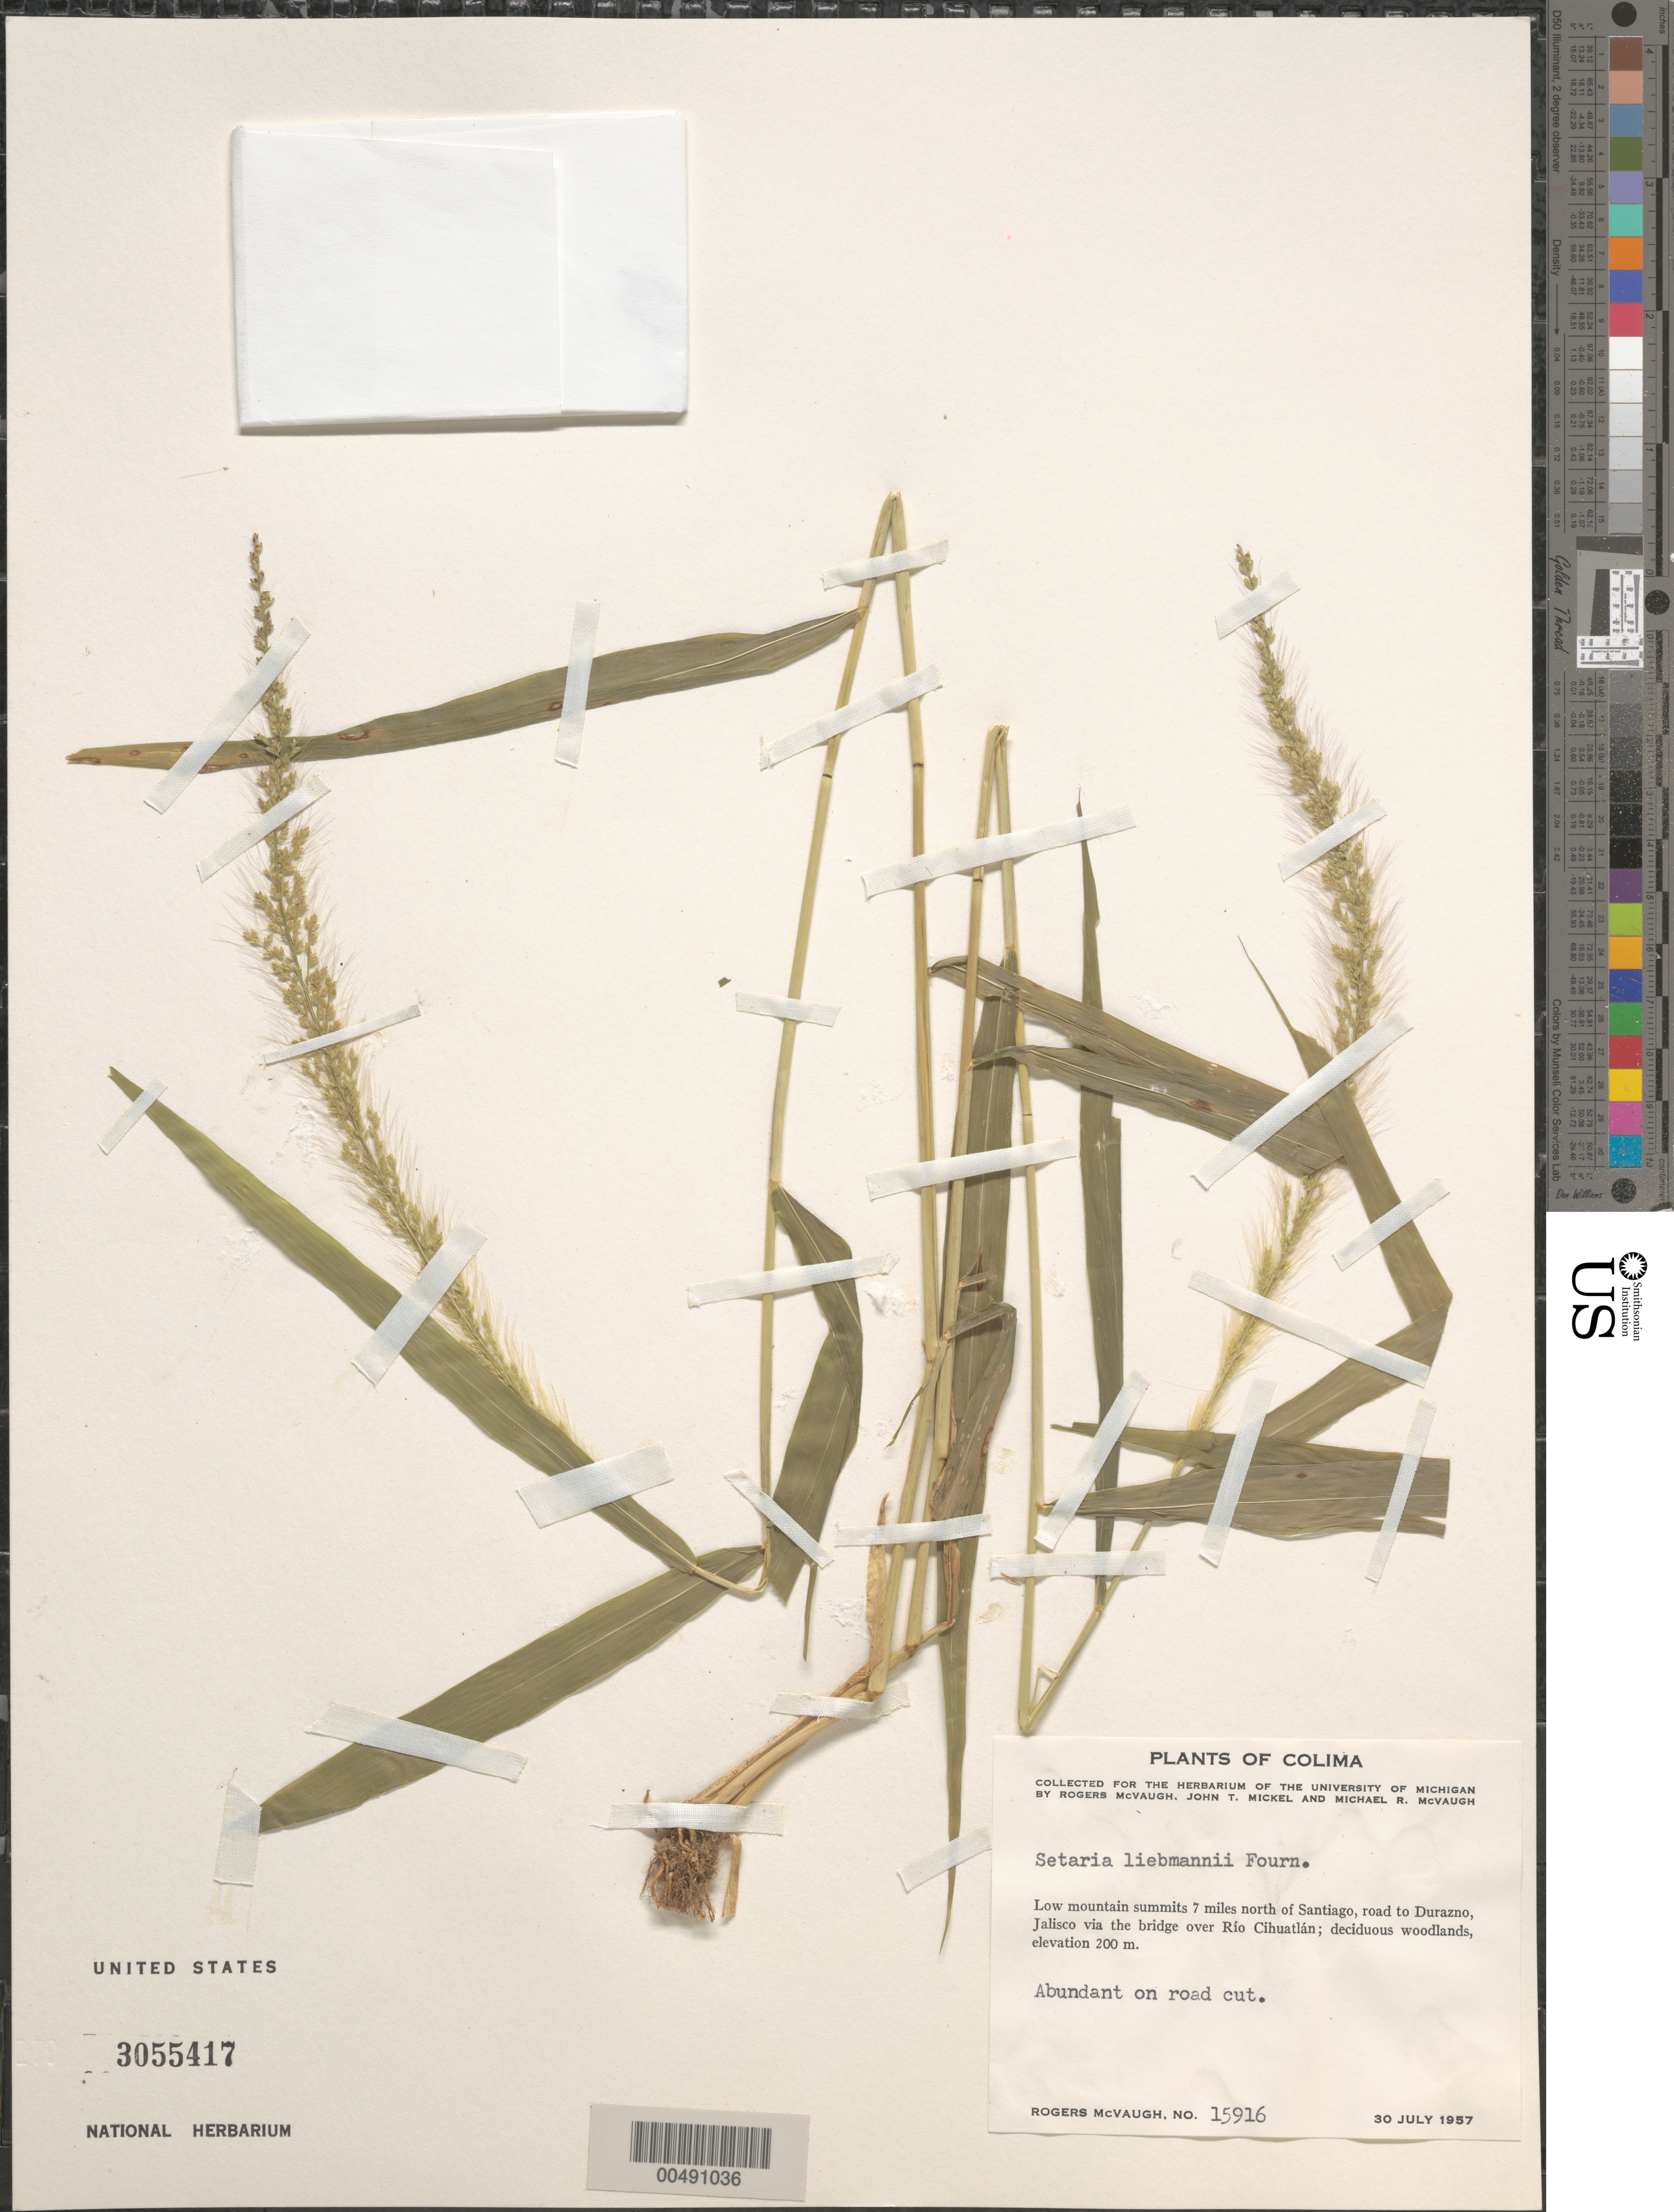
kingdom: Plantae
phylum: Tracheophyta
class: Liliopsida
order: Poales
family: Poaceae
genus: Setaria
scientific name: Setaria liebmannii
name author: E. Fourn.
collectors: R. McVaugh, J. T. Mickel & M. R. McVaugh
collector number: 15916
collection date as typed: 30 Jul 1957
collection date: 1957-07-30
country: Mexico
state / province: Colima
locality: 7 mi N of Santiago, rd to Durazno, JL via the bridge over Río Cihuatlán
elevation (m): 200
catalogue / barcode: US 3055417